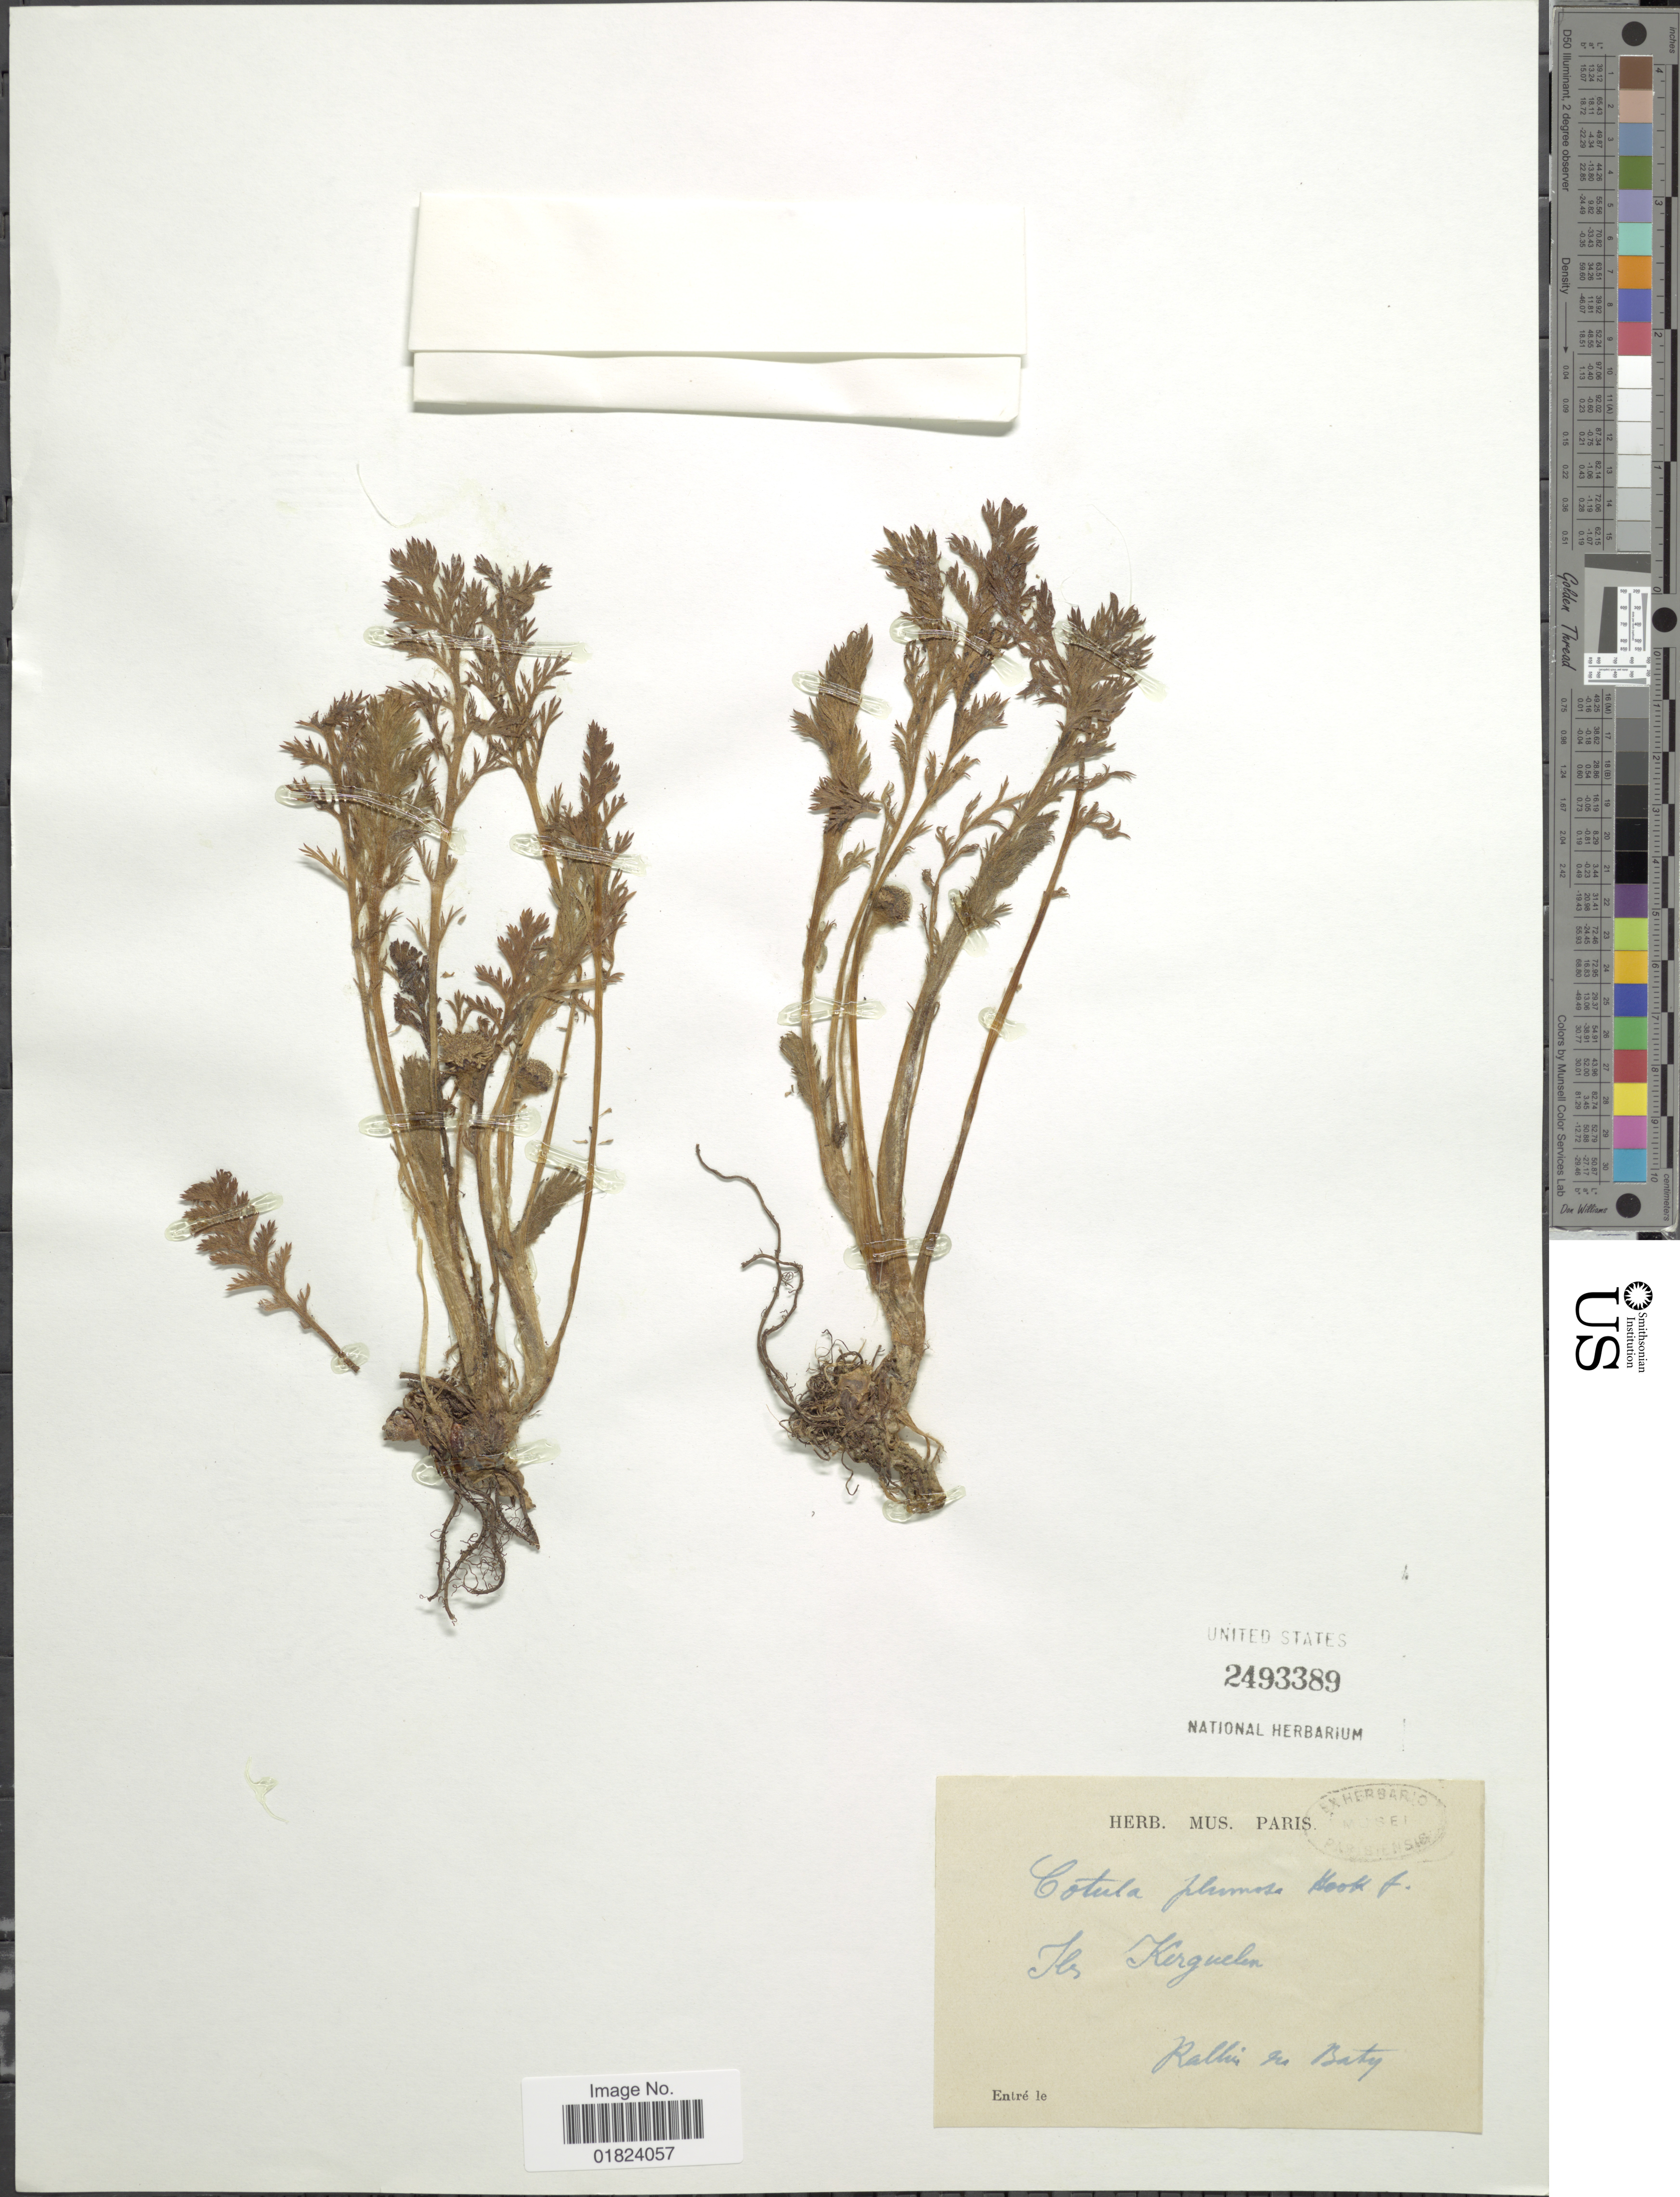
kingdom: Plantae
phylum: Tracheophyta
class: Magnoliopsida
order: Asterales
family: Asteraceae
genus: Cotula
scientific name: Cotula plumosa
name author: Hook. f.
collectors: R. Baty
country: French Southern Territories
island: Kerguelen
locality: Fls Kerguelen, Rallei [interpreted] pr Baty [interpreted].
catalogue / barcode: US 2493389